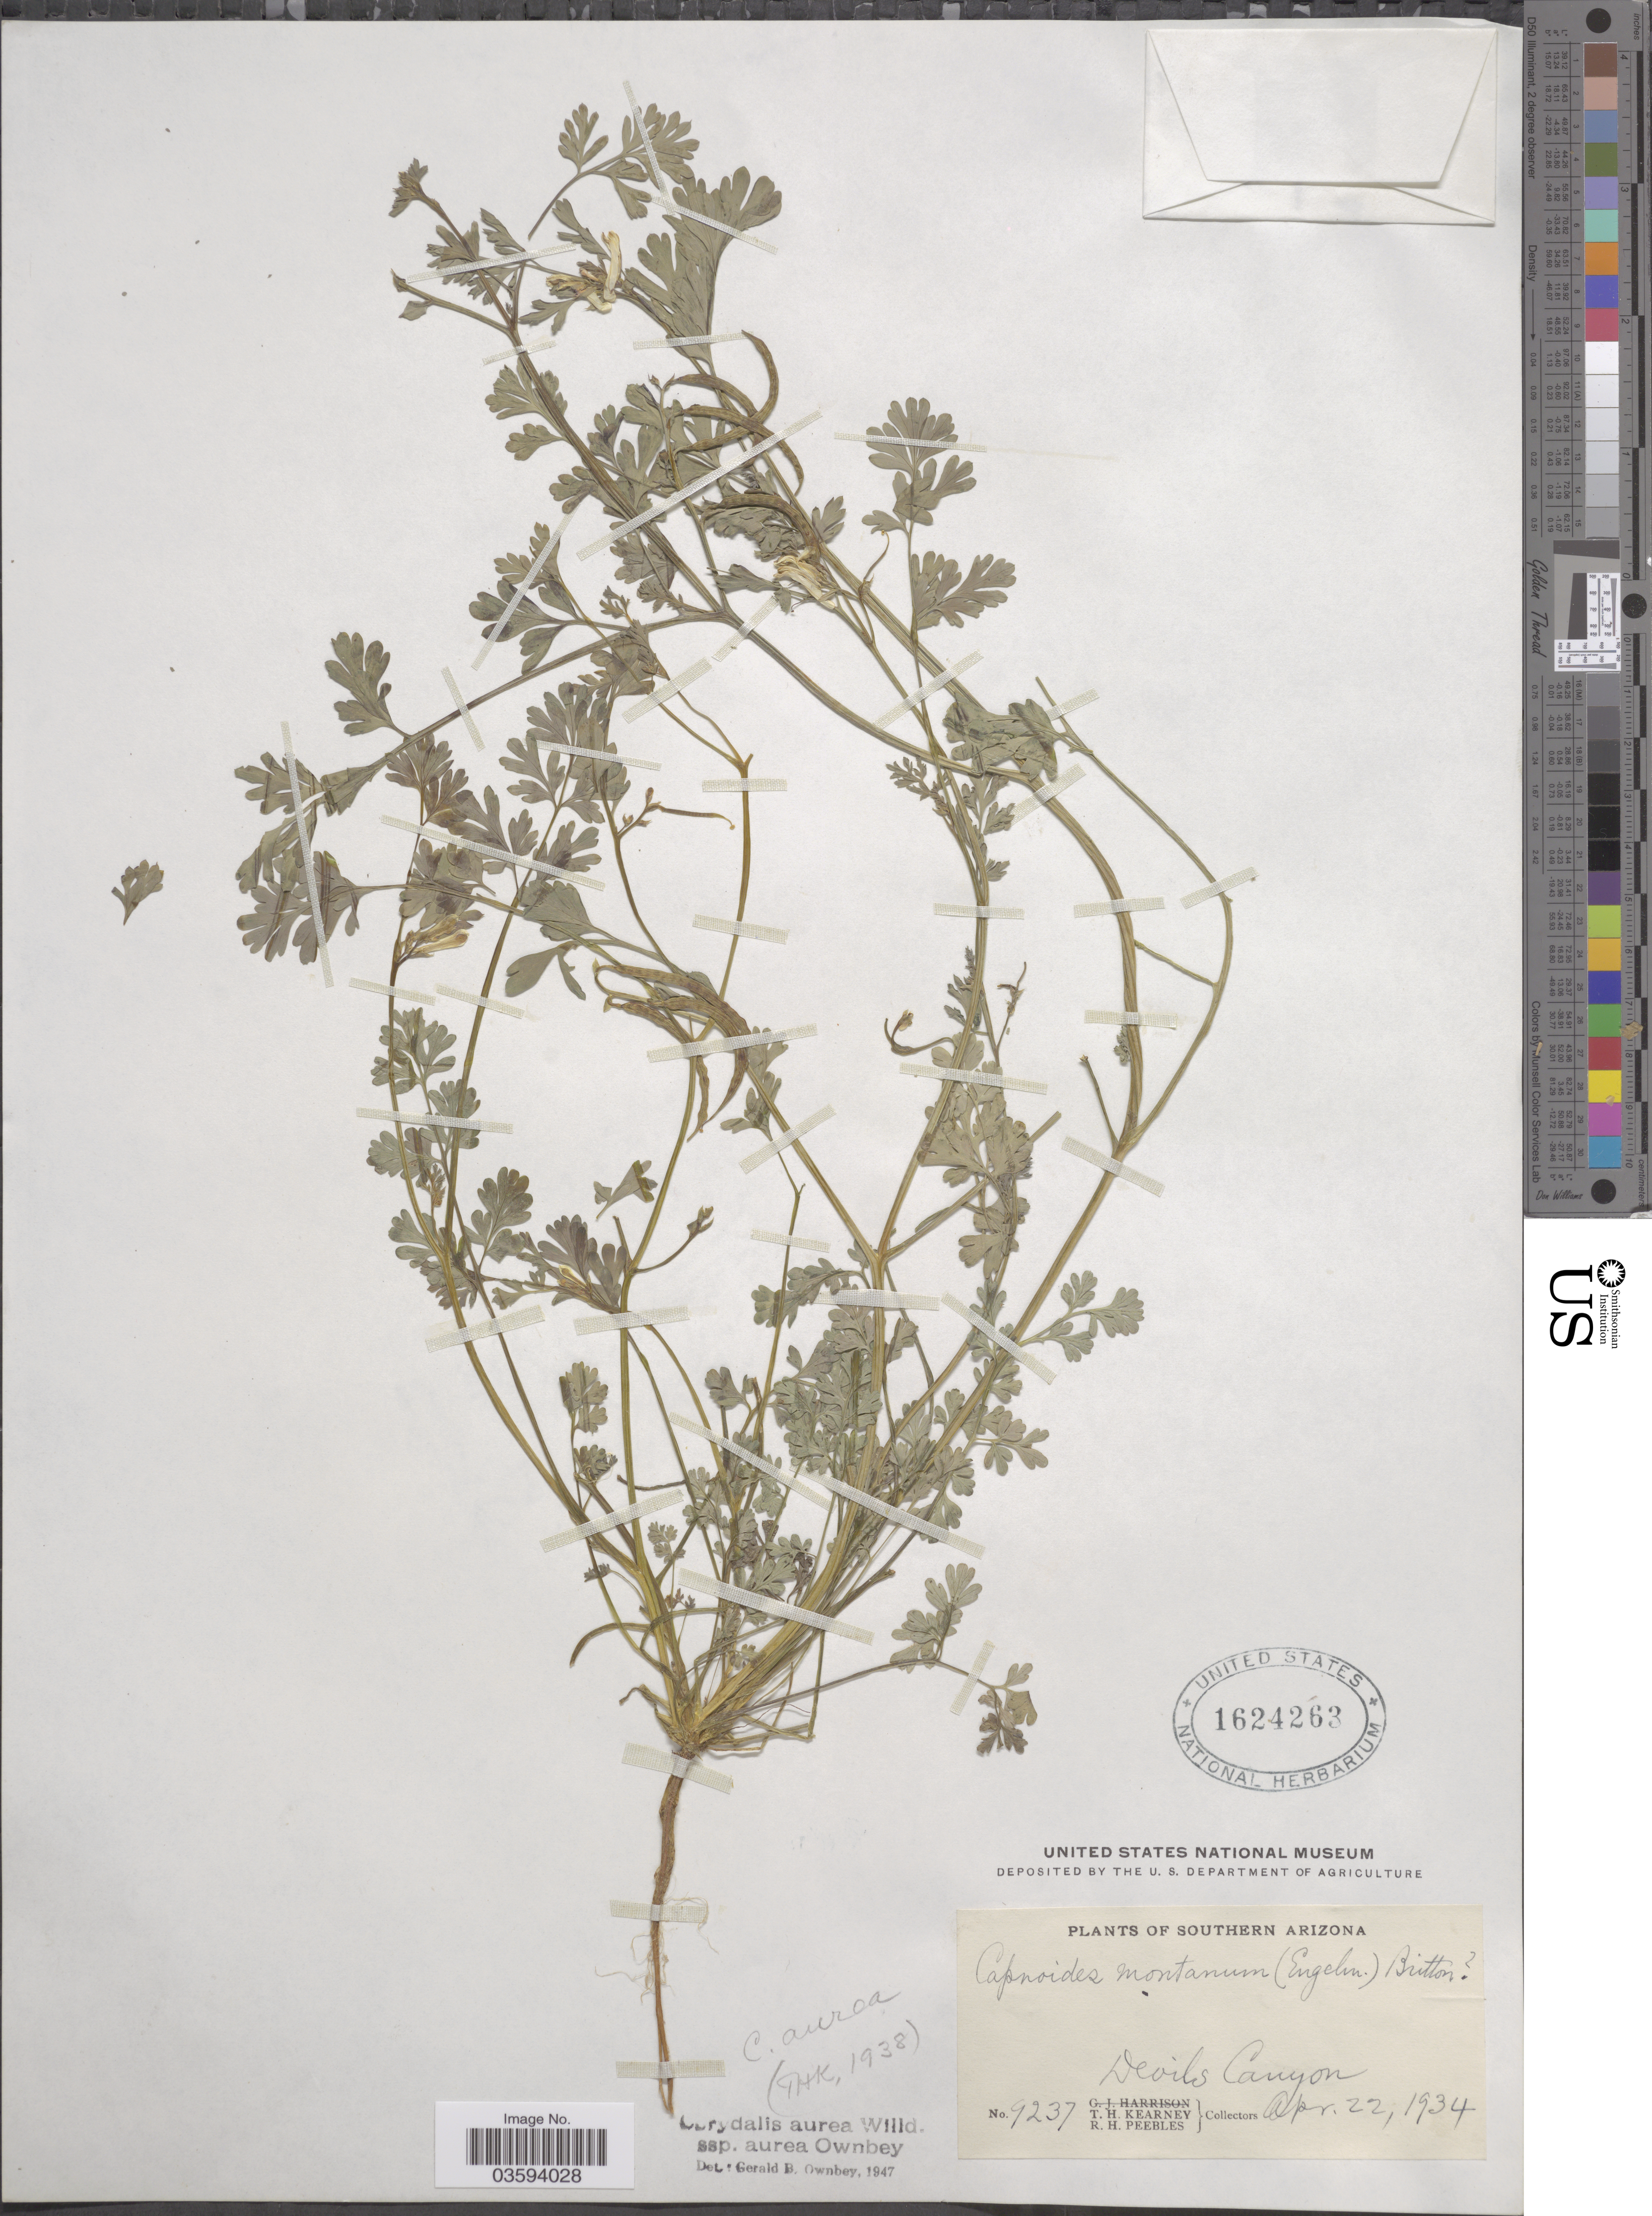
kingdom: Plantae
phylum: Tracheophyta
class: Magnoliopsida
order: Ranunculales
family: Papaveraceae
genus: Corydalis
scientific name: Corydalis aurea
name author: Willd.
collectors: T. H. Kearney & R. H. Peebles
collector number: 9237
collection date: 1934-04-22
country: United States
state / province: Arizona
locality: Southern Arizona. Devils Canyon.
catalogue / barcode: US 1624263